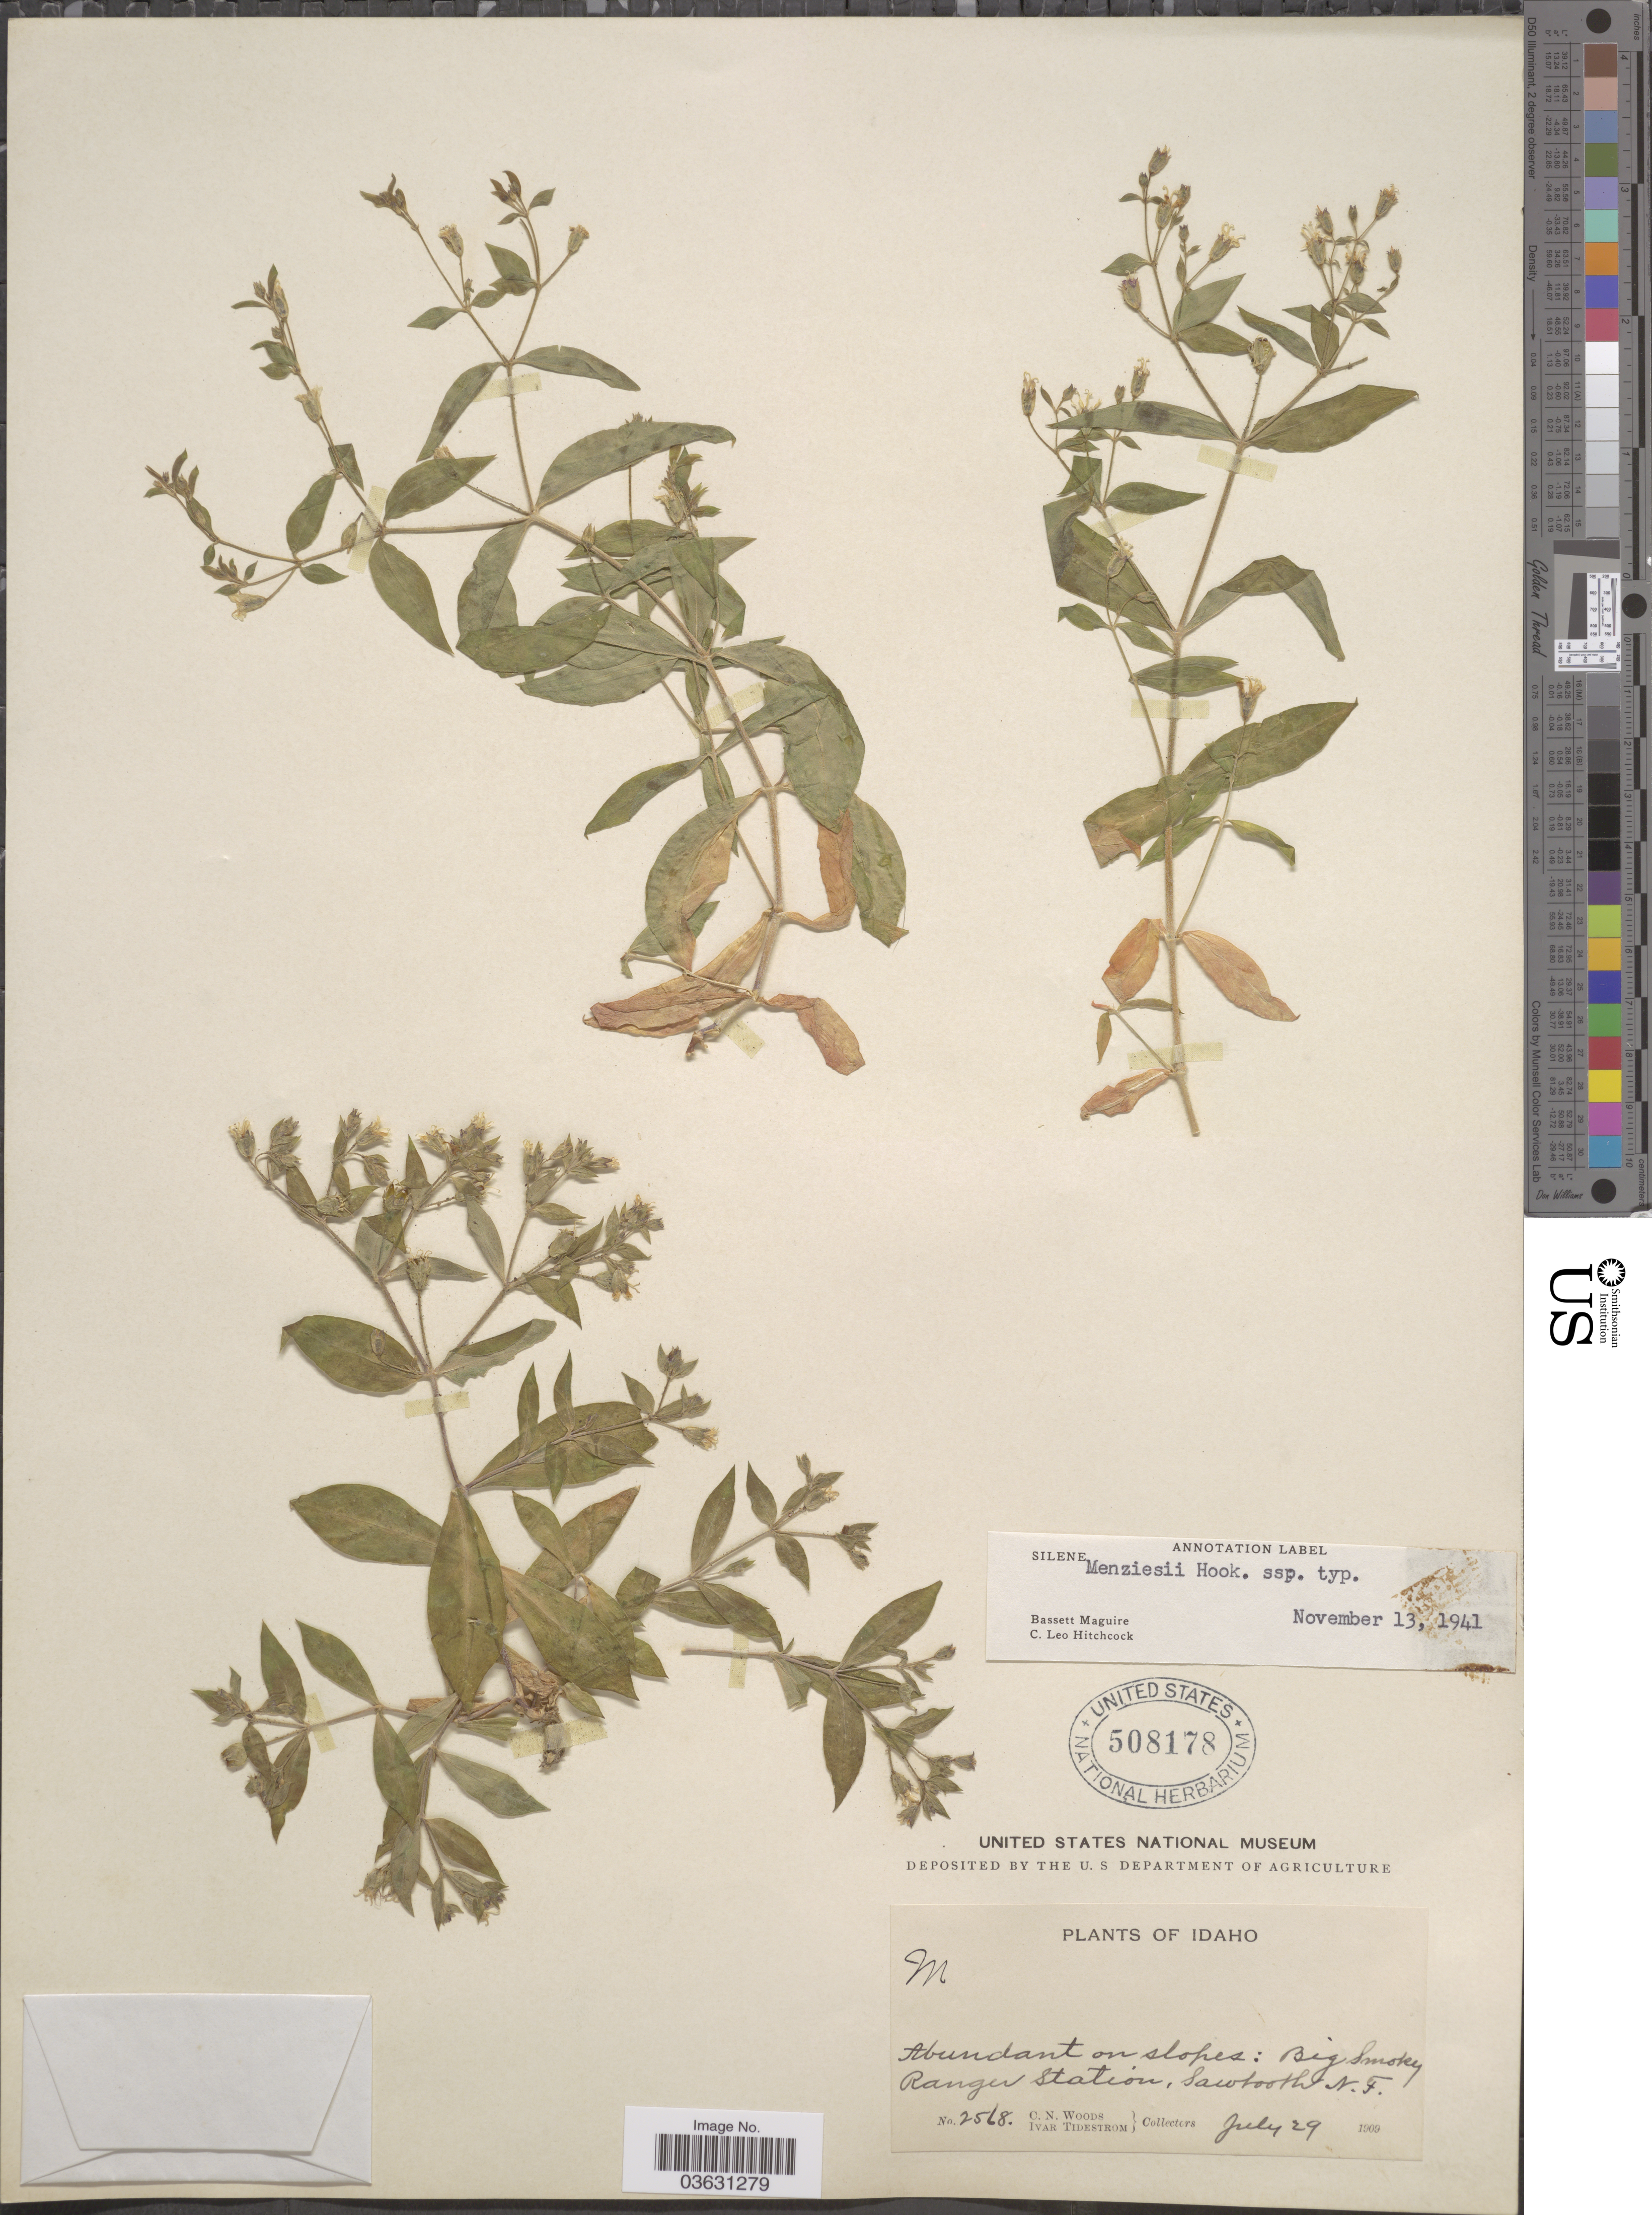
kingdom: Plantae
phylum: Tracheophyta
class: Magnoliopsida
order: Caryophyllales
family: Caryophyllaceae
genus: Silene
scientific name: Silene menziesii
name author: Hook.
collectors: C. Woods & I. F. Tidestrom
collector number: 2568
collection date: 1909-07-29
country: United States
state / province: Idaho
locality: Big Smoky Ranger Station, Sawtooth N. F.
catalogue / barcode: US 508178